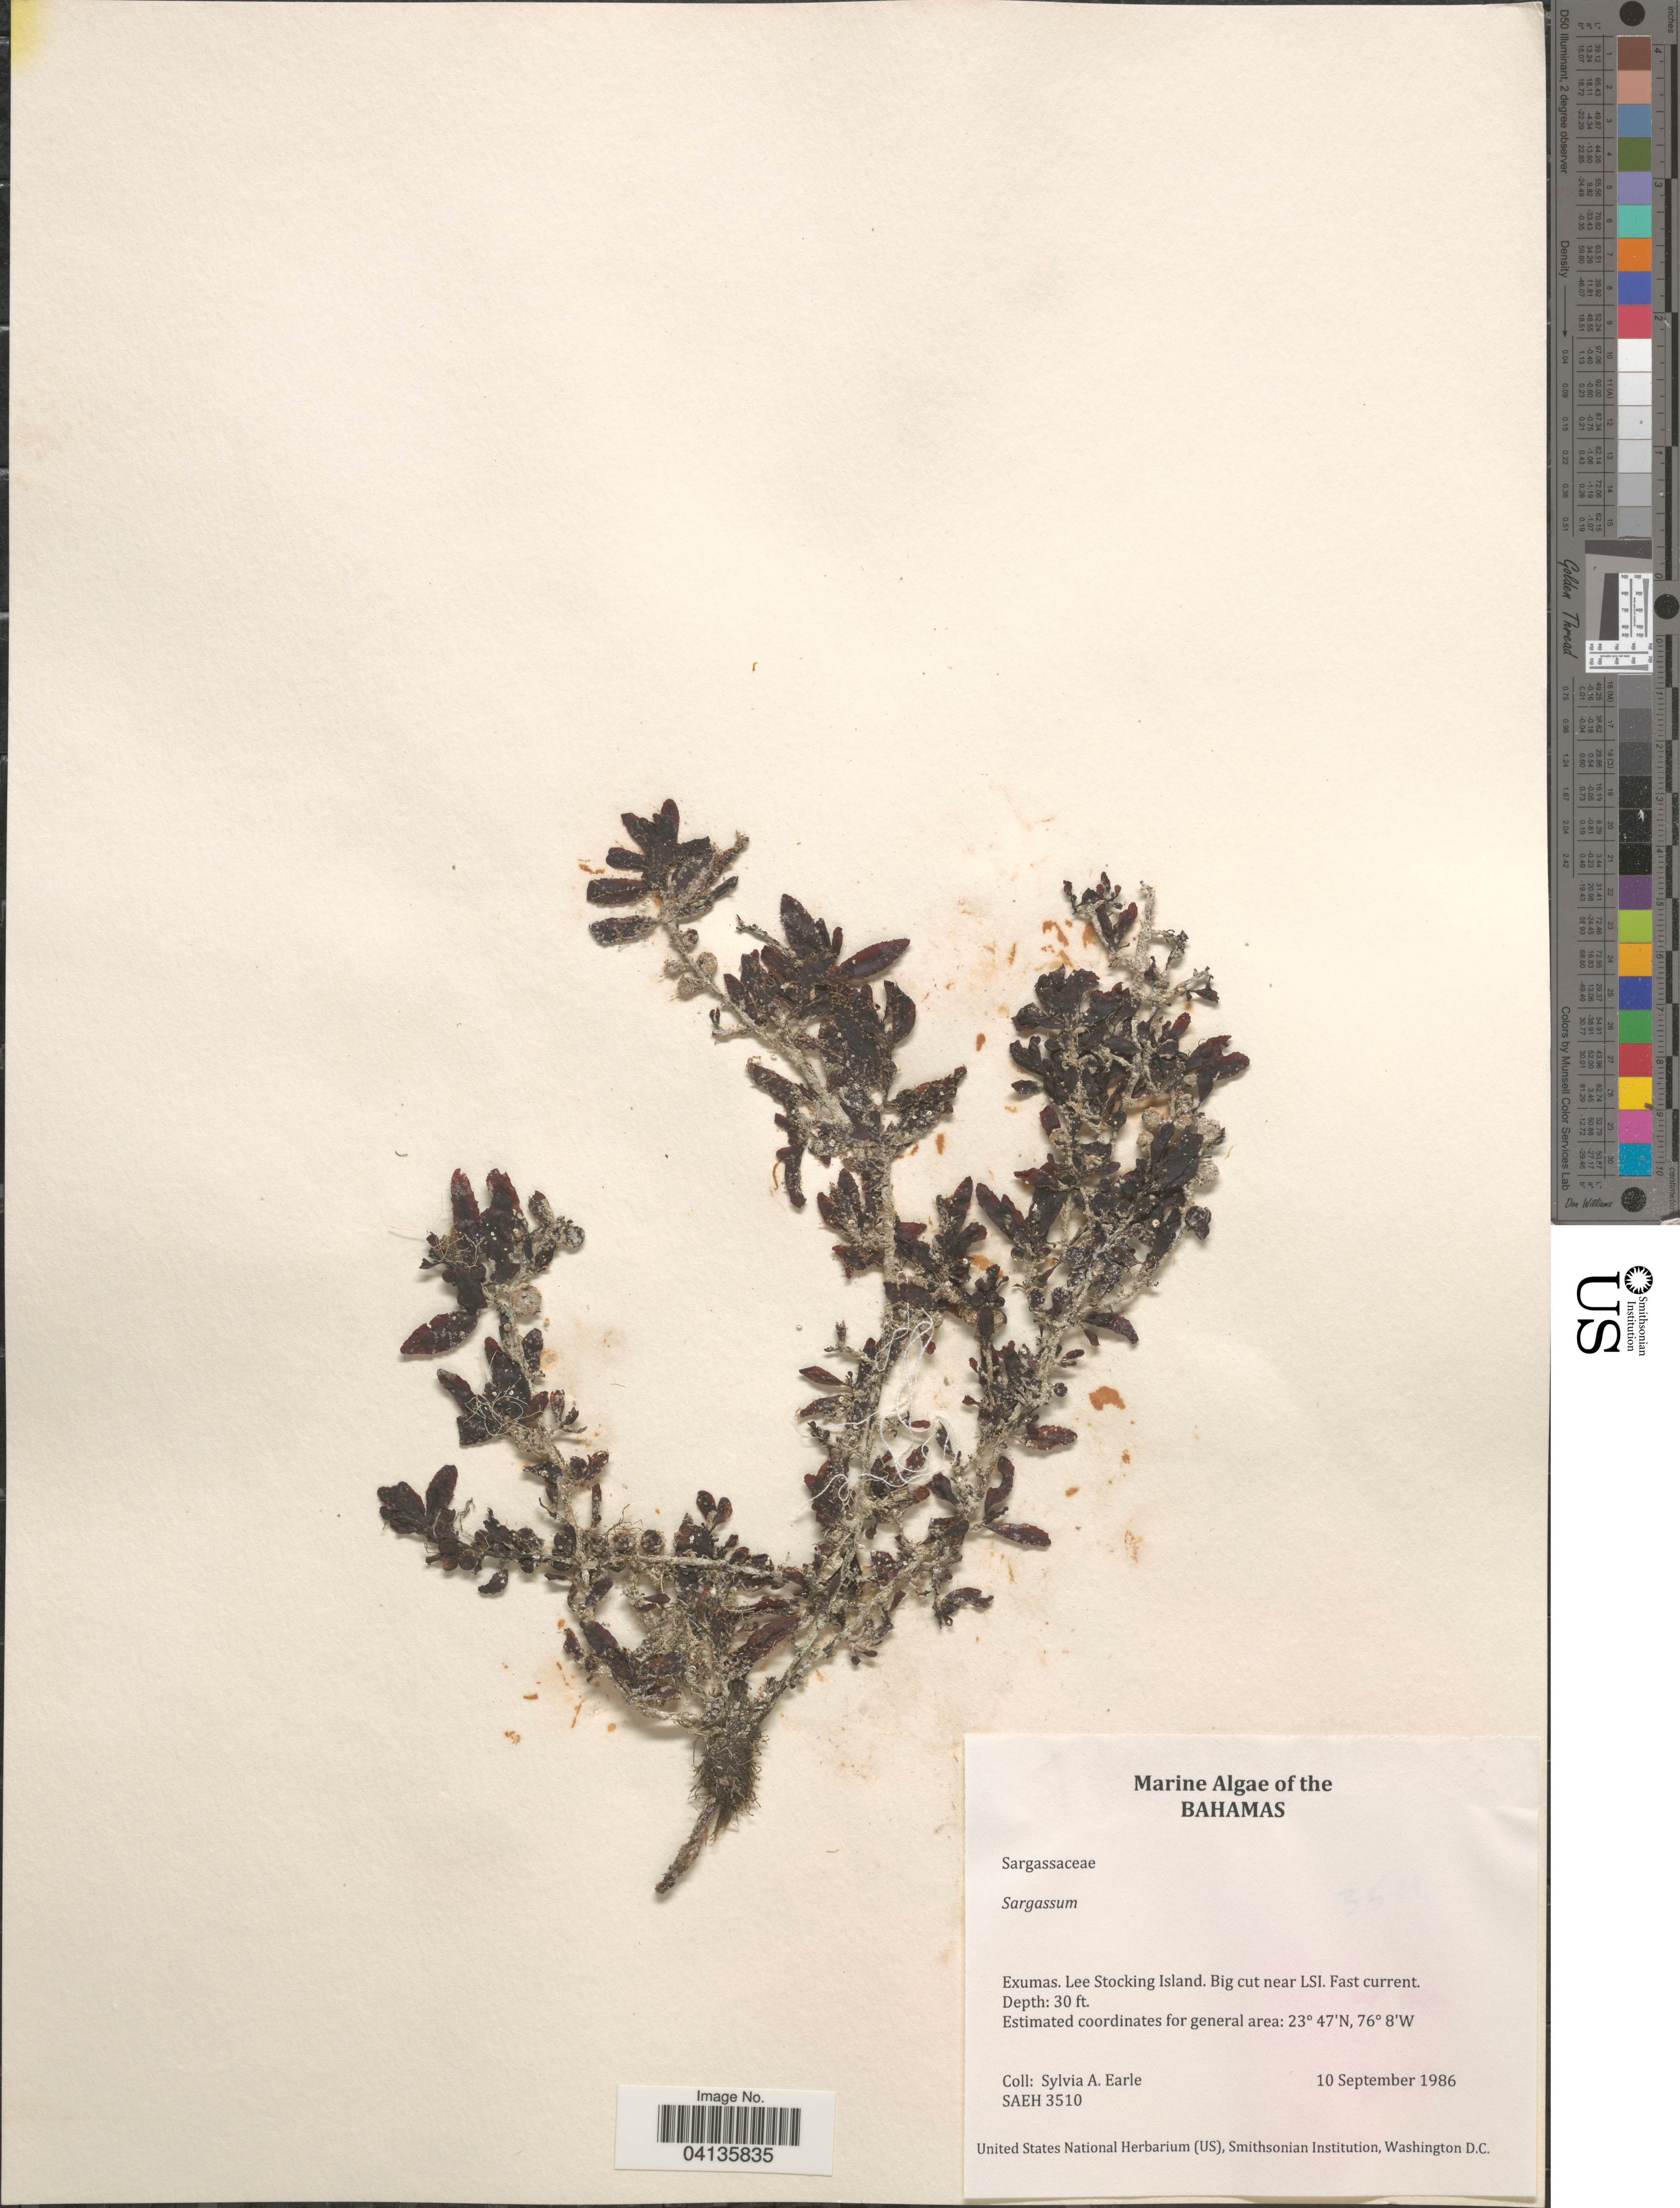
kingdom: Chromista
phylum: Ochrophyta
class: Phaeophyceae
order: Fucales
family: Sargassaceae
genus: Sargassum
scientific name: Sargassum sp.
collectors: S. A. Earle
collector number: SAEH 3510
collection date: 1986-09-10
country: Bahamas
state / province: Exuma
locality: Exumas. Lee Stocking Island. Big cut near LSI. Fast current.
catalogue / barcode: US 238663